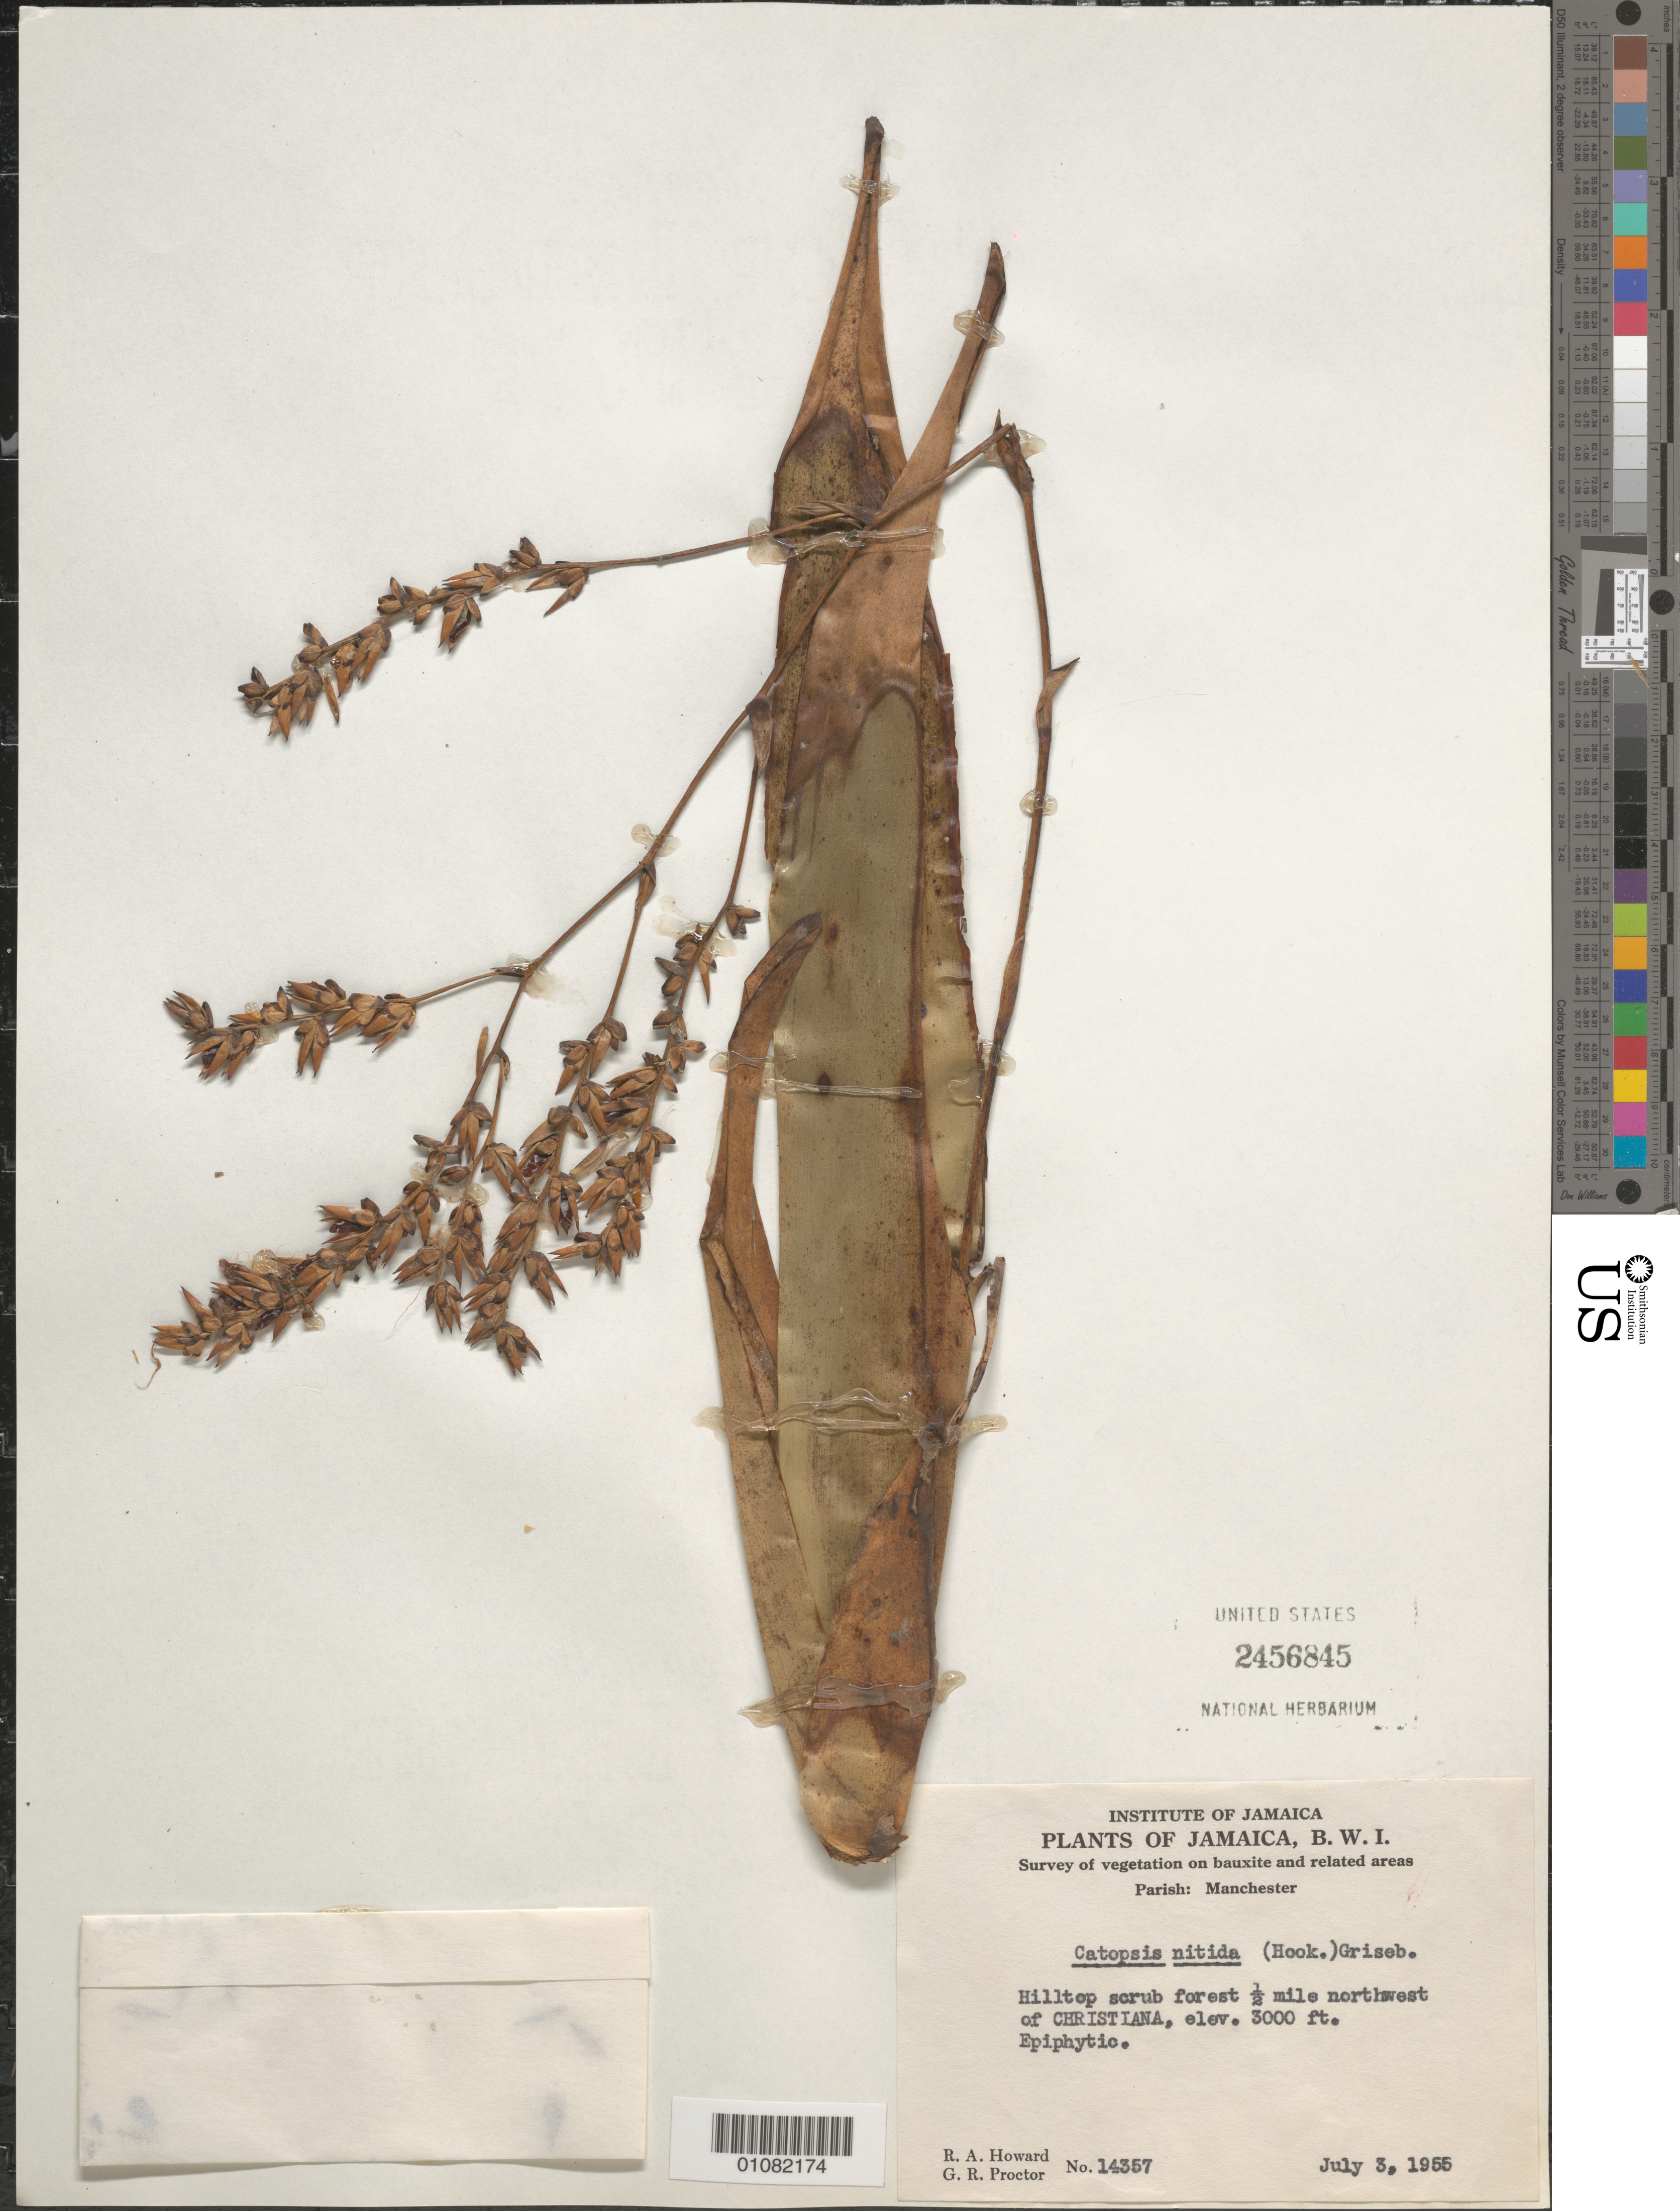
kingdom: Plantae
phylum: Tracheophyta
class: Liliopsida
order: Poales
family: Bromeliaceae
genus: Catopsis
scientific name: Catopsis nitida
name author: (Hook.) Griseb.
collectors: R. A. Howard & G. R. Proctor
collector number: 14357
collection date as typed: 03 Jul 1955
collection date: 1955-07-03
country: Jamaica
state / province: Manchester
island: Jamaica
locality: Hilltop scrub forest 1/2 mile NW of Christiana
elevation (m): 914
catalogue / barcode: US 2456845